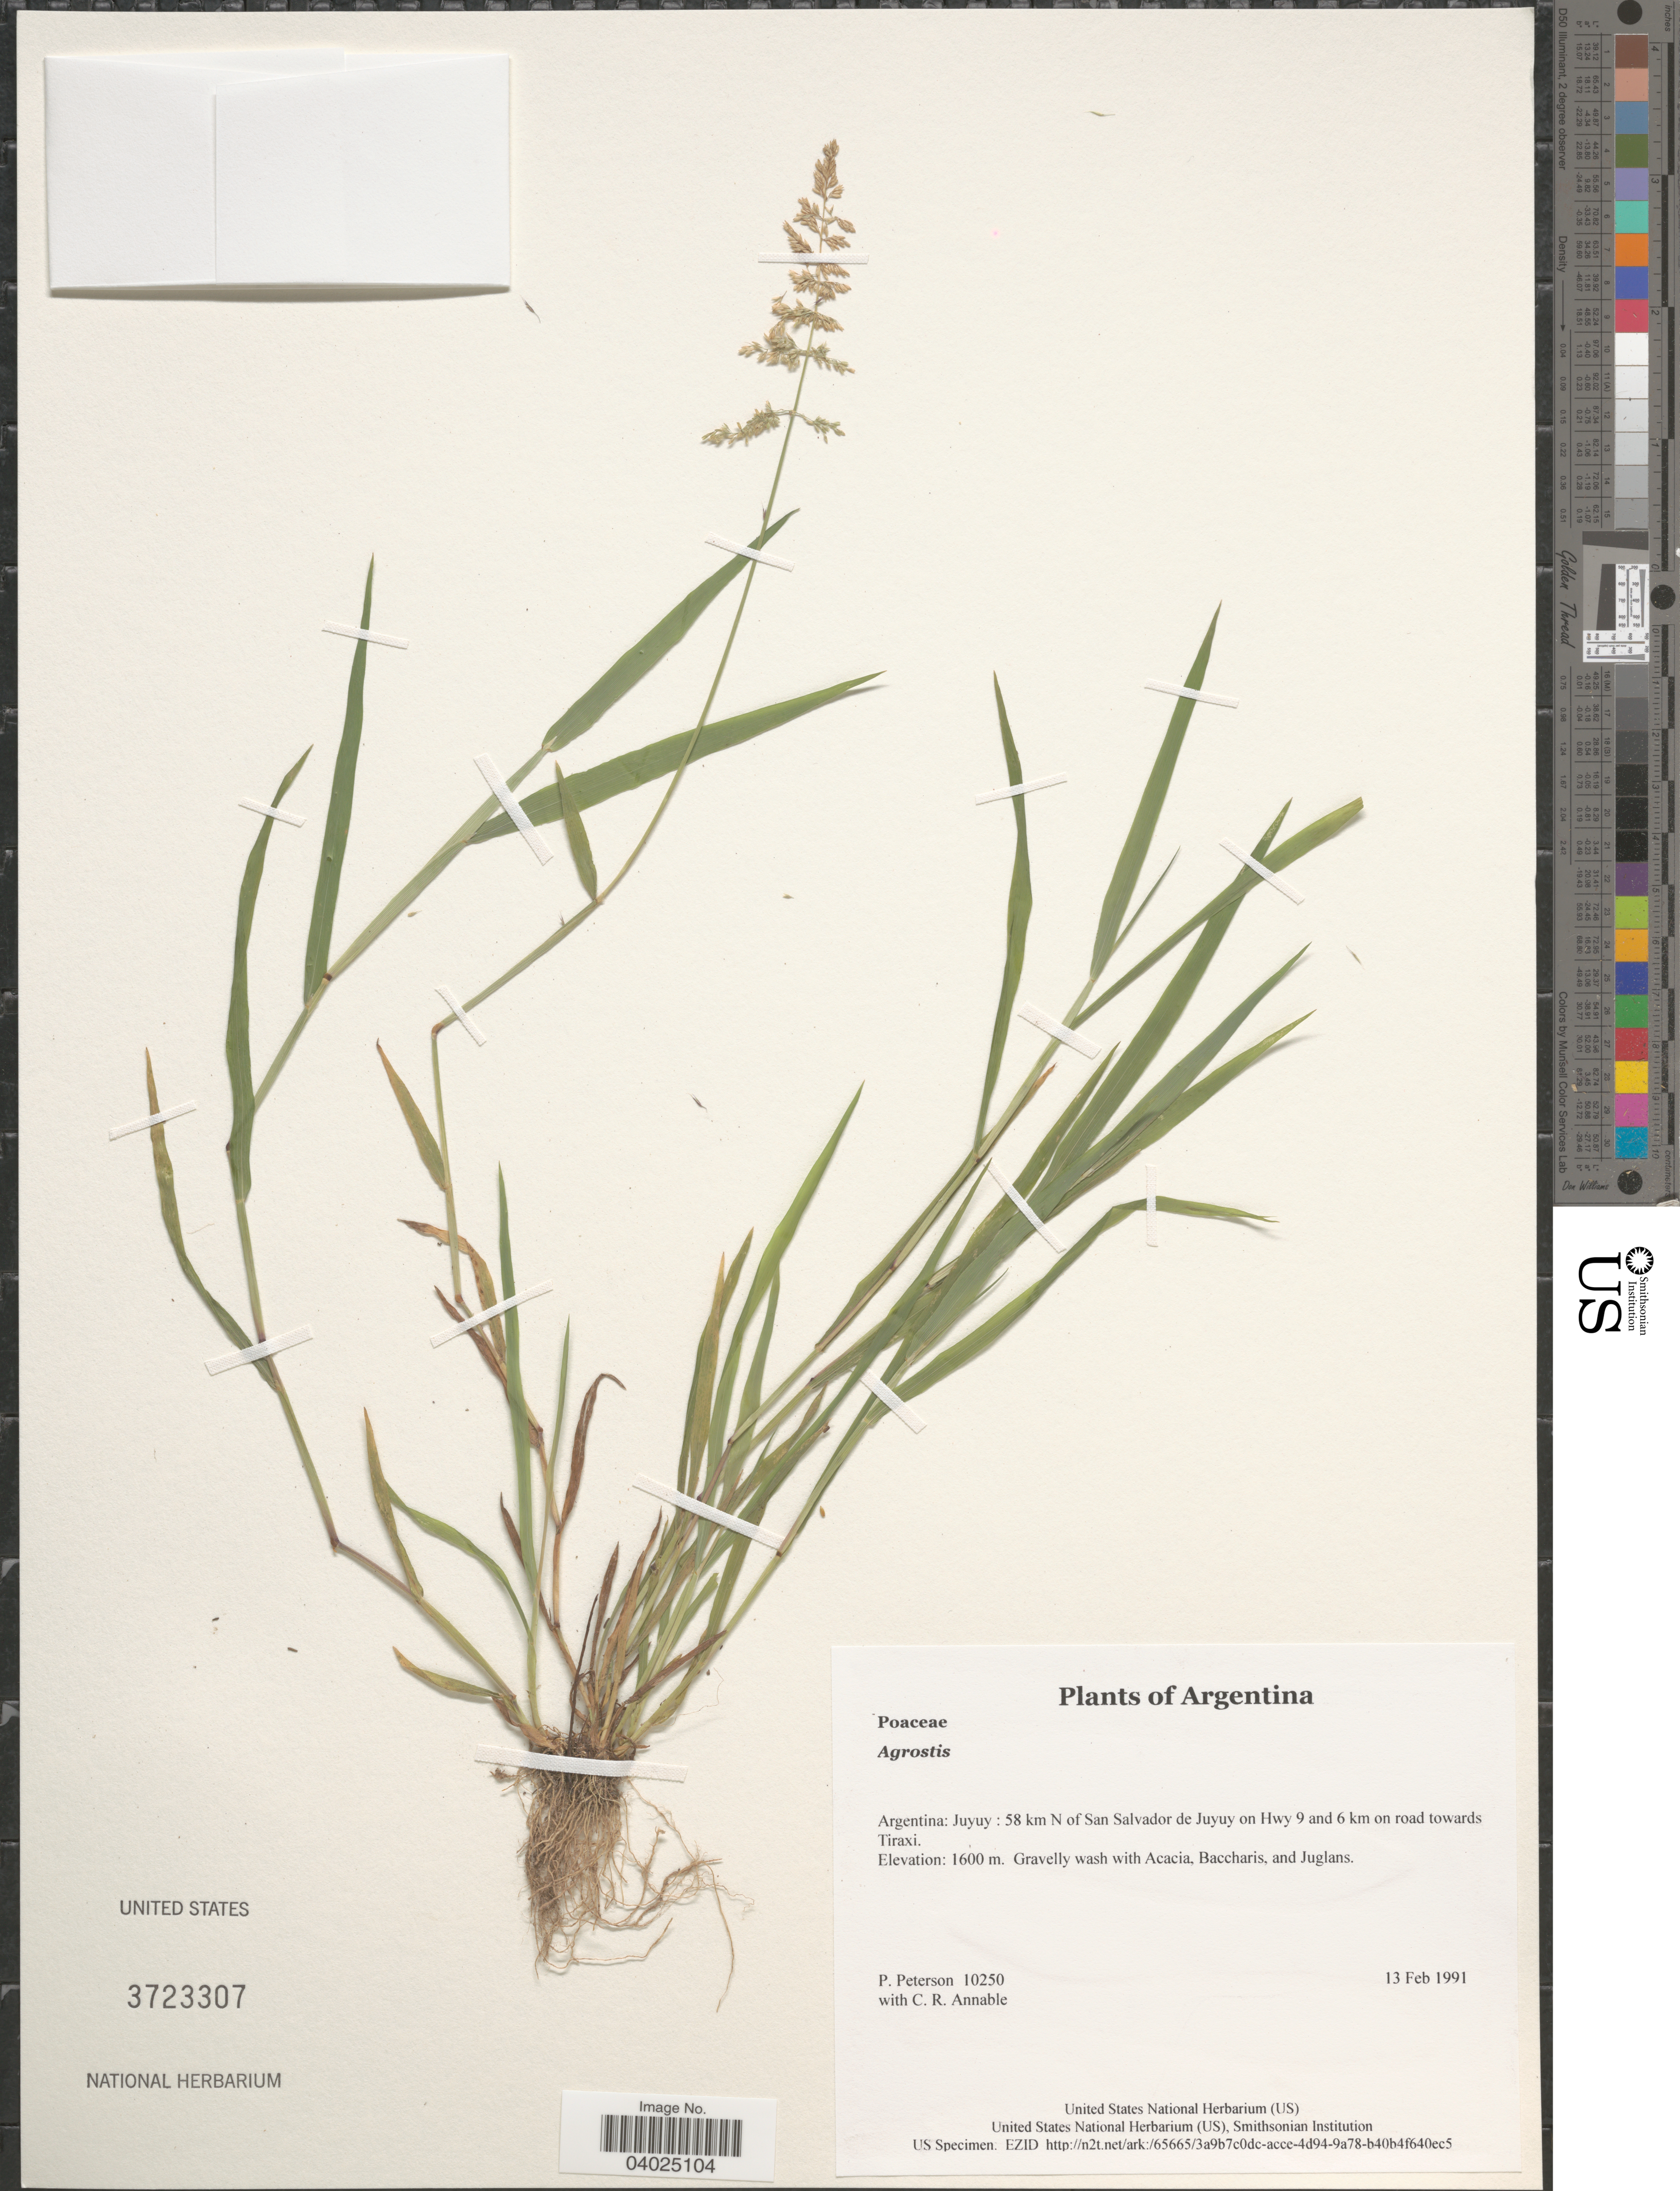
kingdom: Plantae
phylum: Tracheophyta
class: Liliopsida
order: Poales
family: Poaceae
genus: Agrostis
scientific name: Agrostis sp.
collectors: P. Peterson & C. R. Annable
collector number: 10250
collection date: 1991-02-13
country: Argentina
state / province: Jujuy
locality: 58 km N of San Salvador de Jujuy on Hwy 9 and 6 km on road towards Tiraxi.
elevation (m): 1600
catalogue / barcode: US 3723307